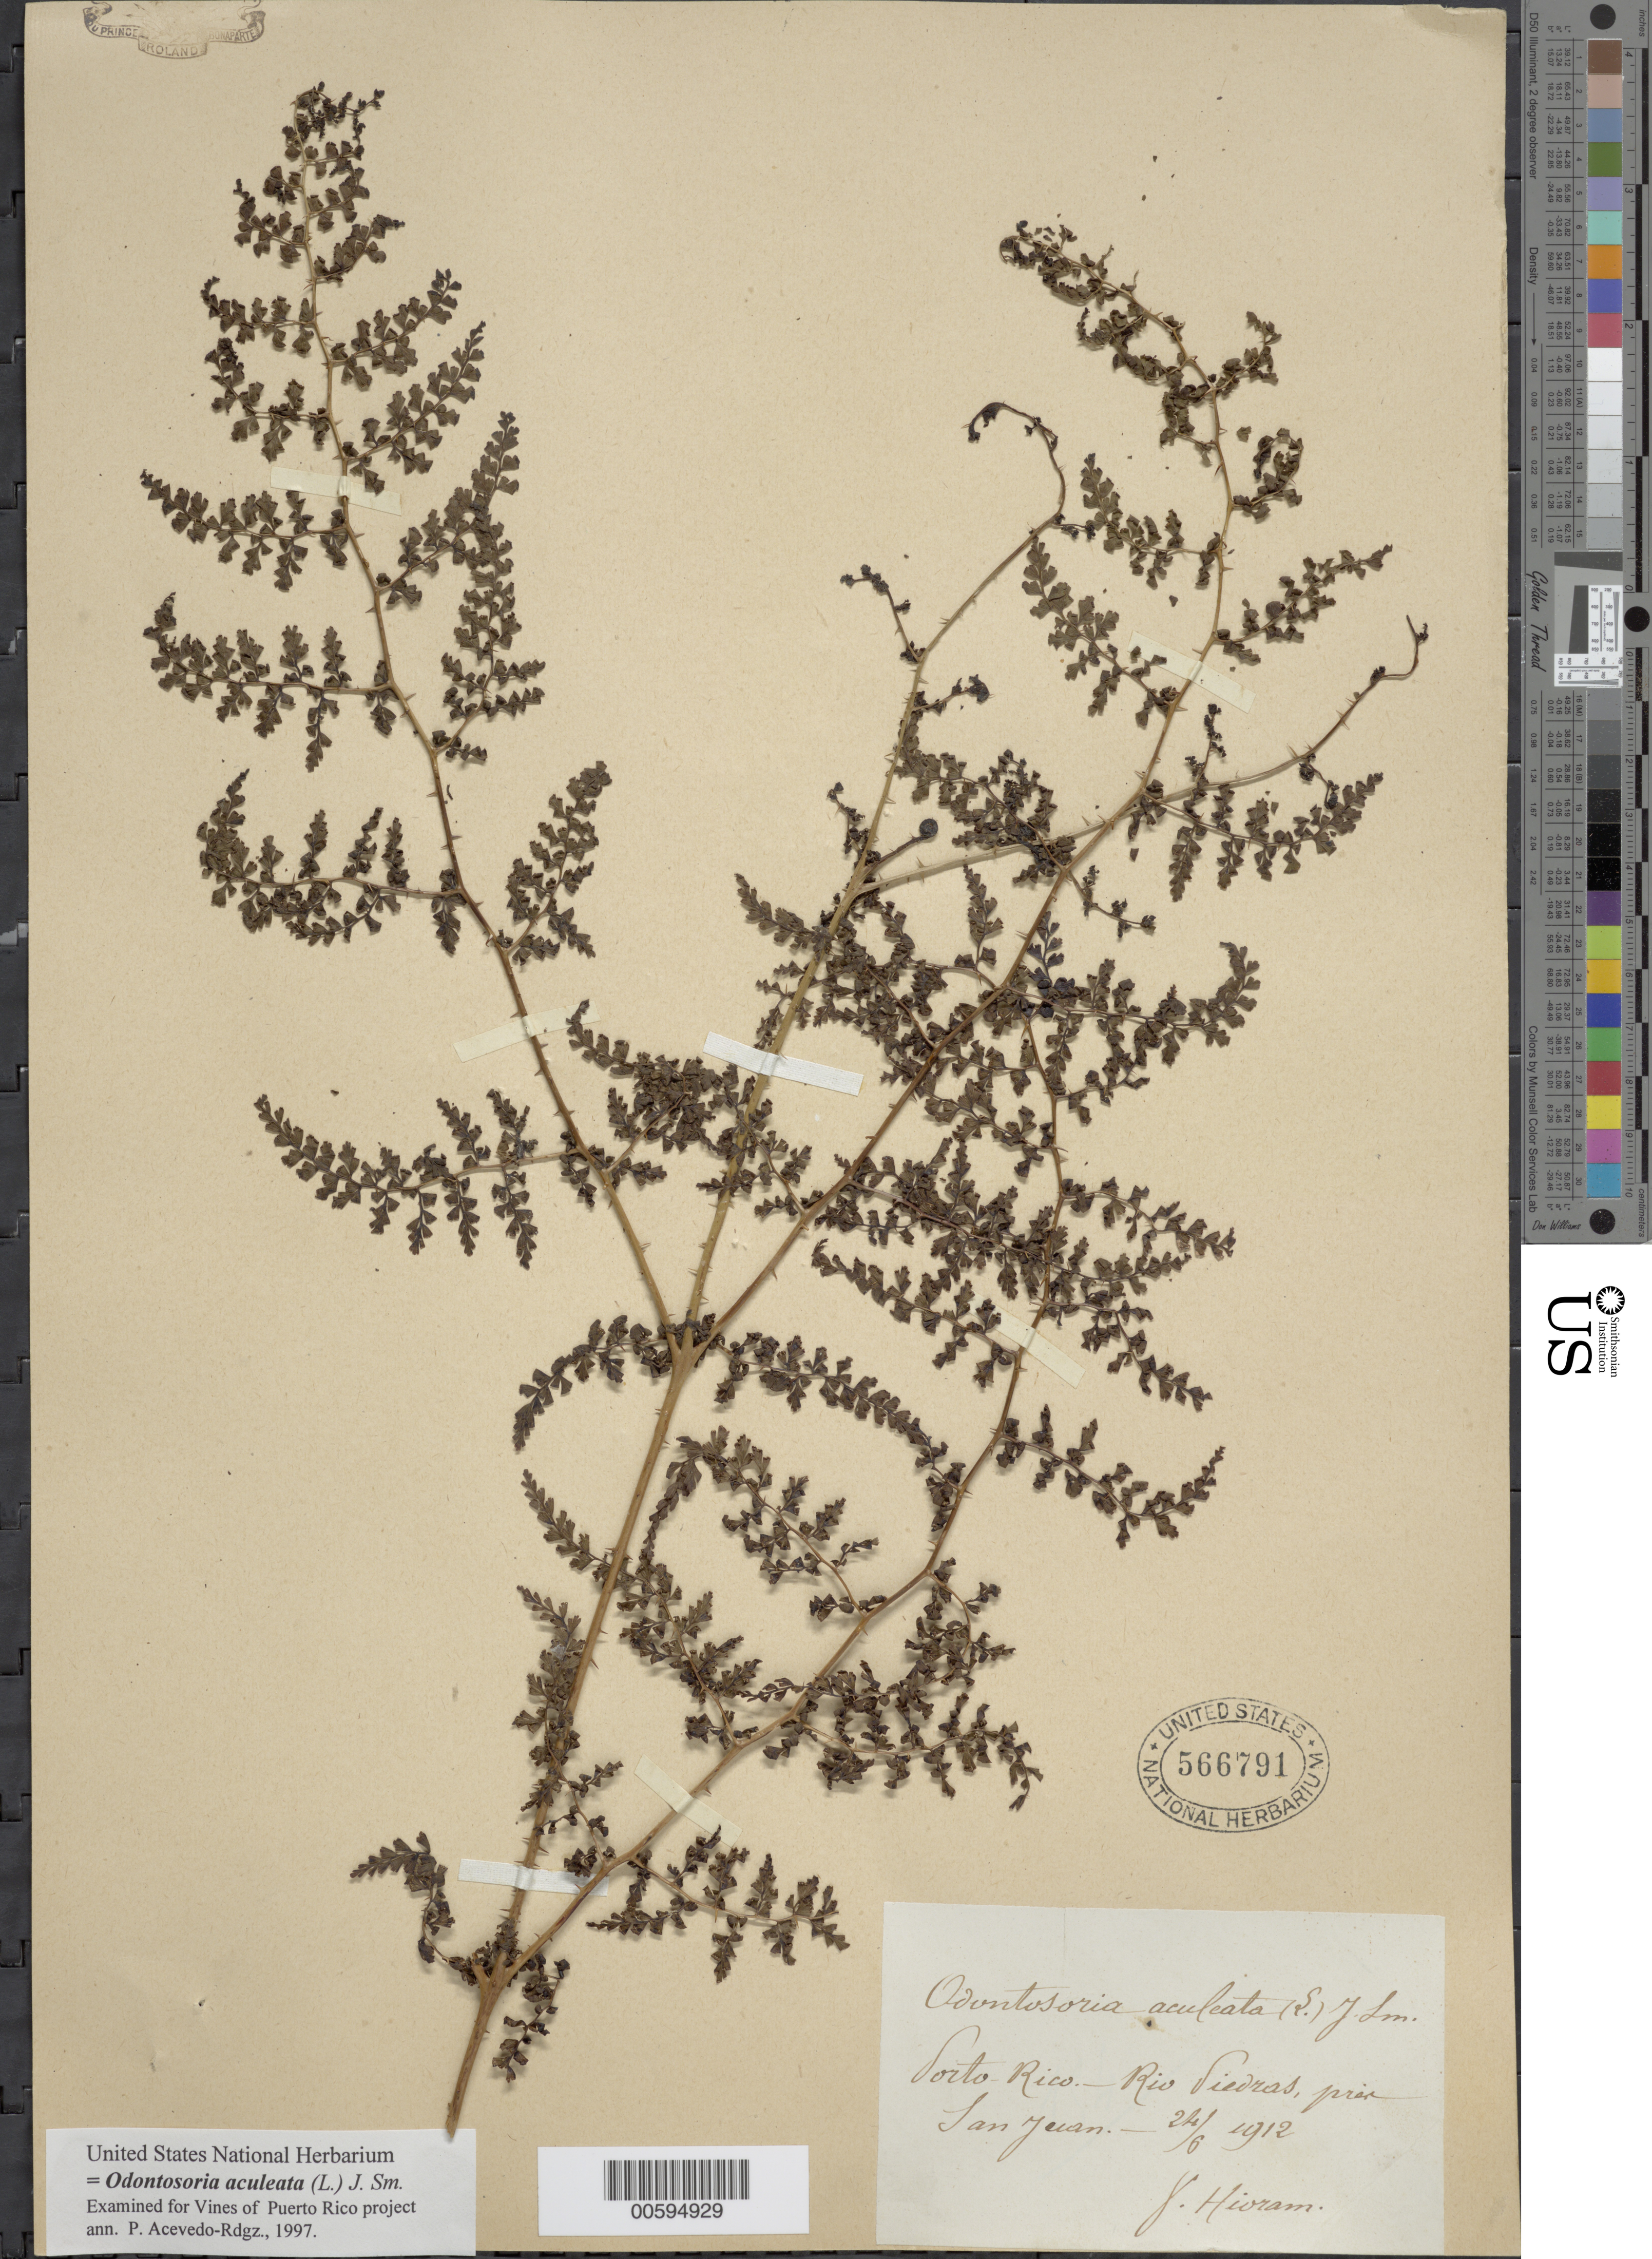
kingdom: Plantae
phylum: Tracheophyta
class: Polypodiopsida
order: Polypodiales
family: Lindsaeaceae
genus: Odontosoria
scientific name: Odontosoria aculeata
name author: (L.) J. Sm.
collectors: Bro. Hioram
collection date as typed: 24 Jun 1912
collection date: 1912-06-24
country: Puerto Rico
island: Greater Antilles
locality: Rio Piedras, San Juan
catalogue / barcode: US 566791